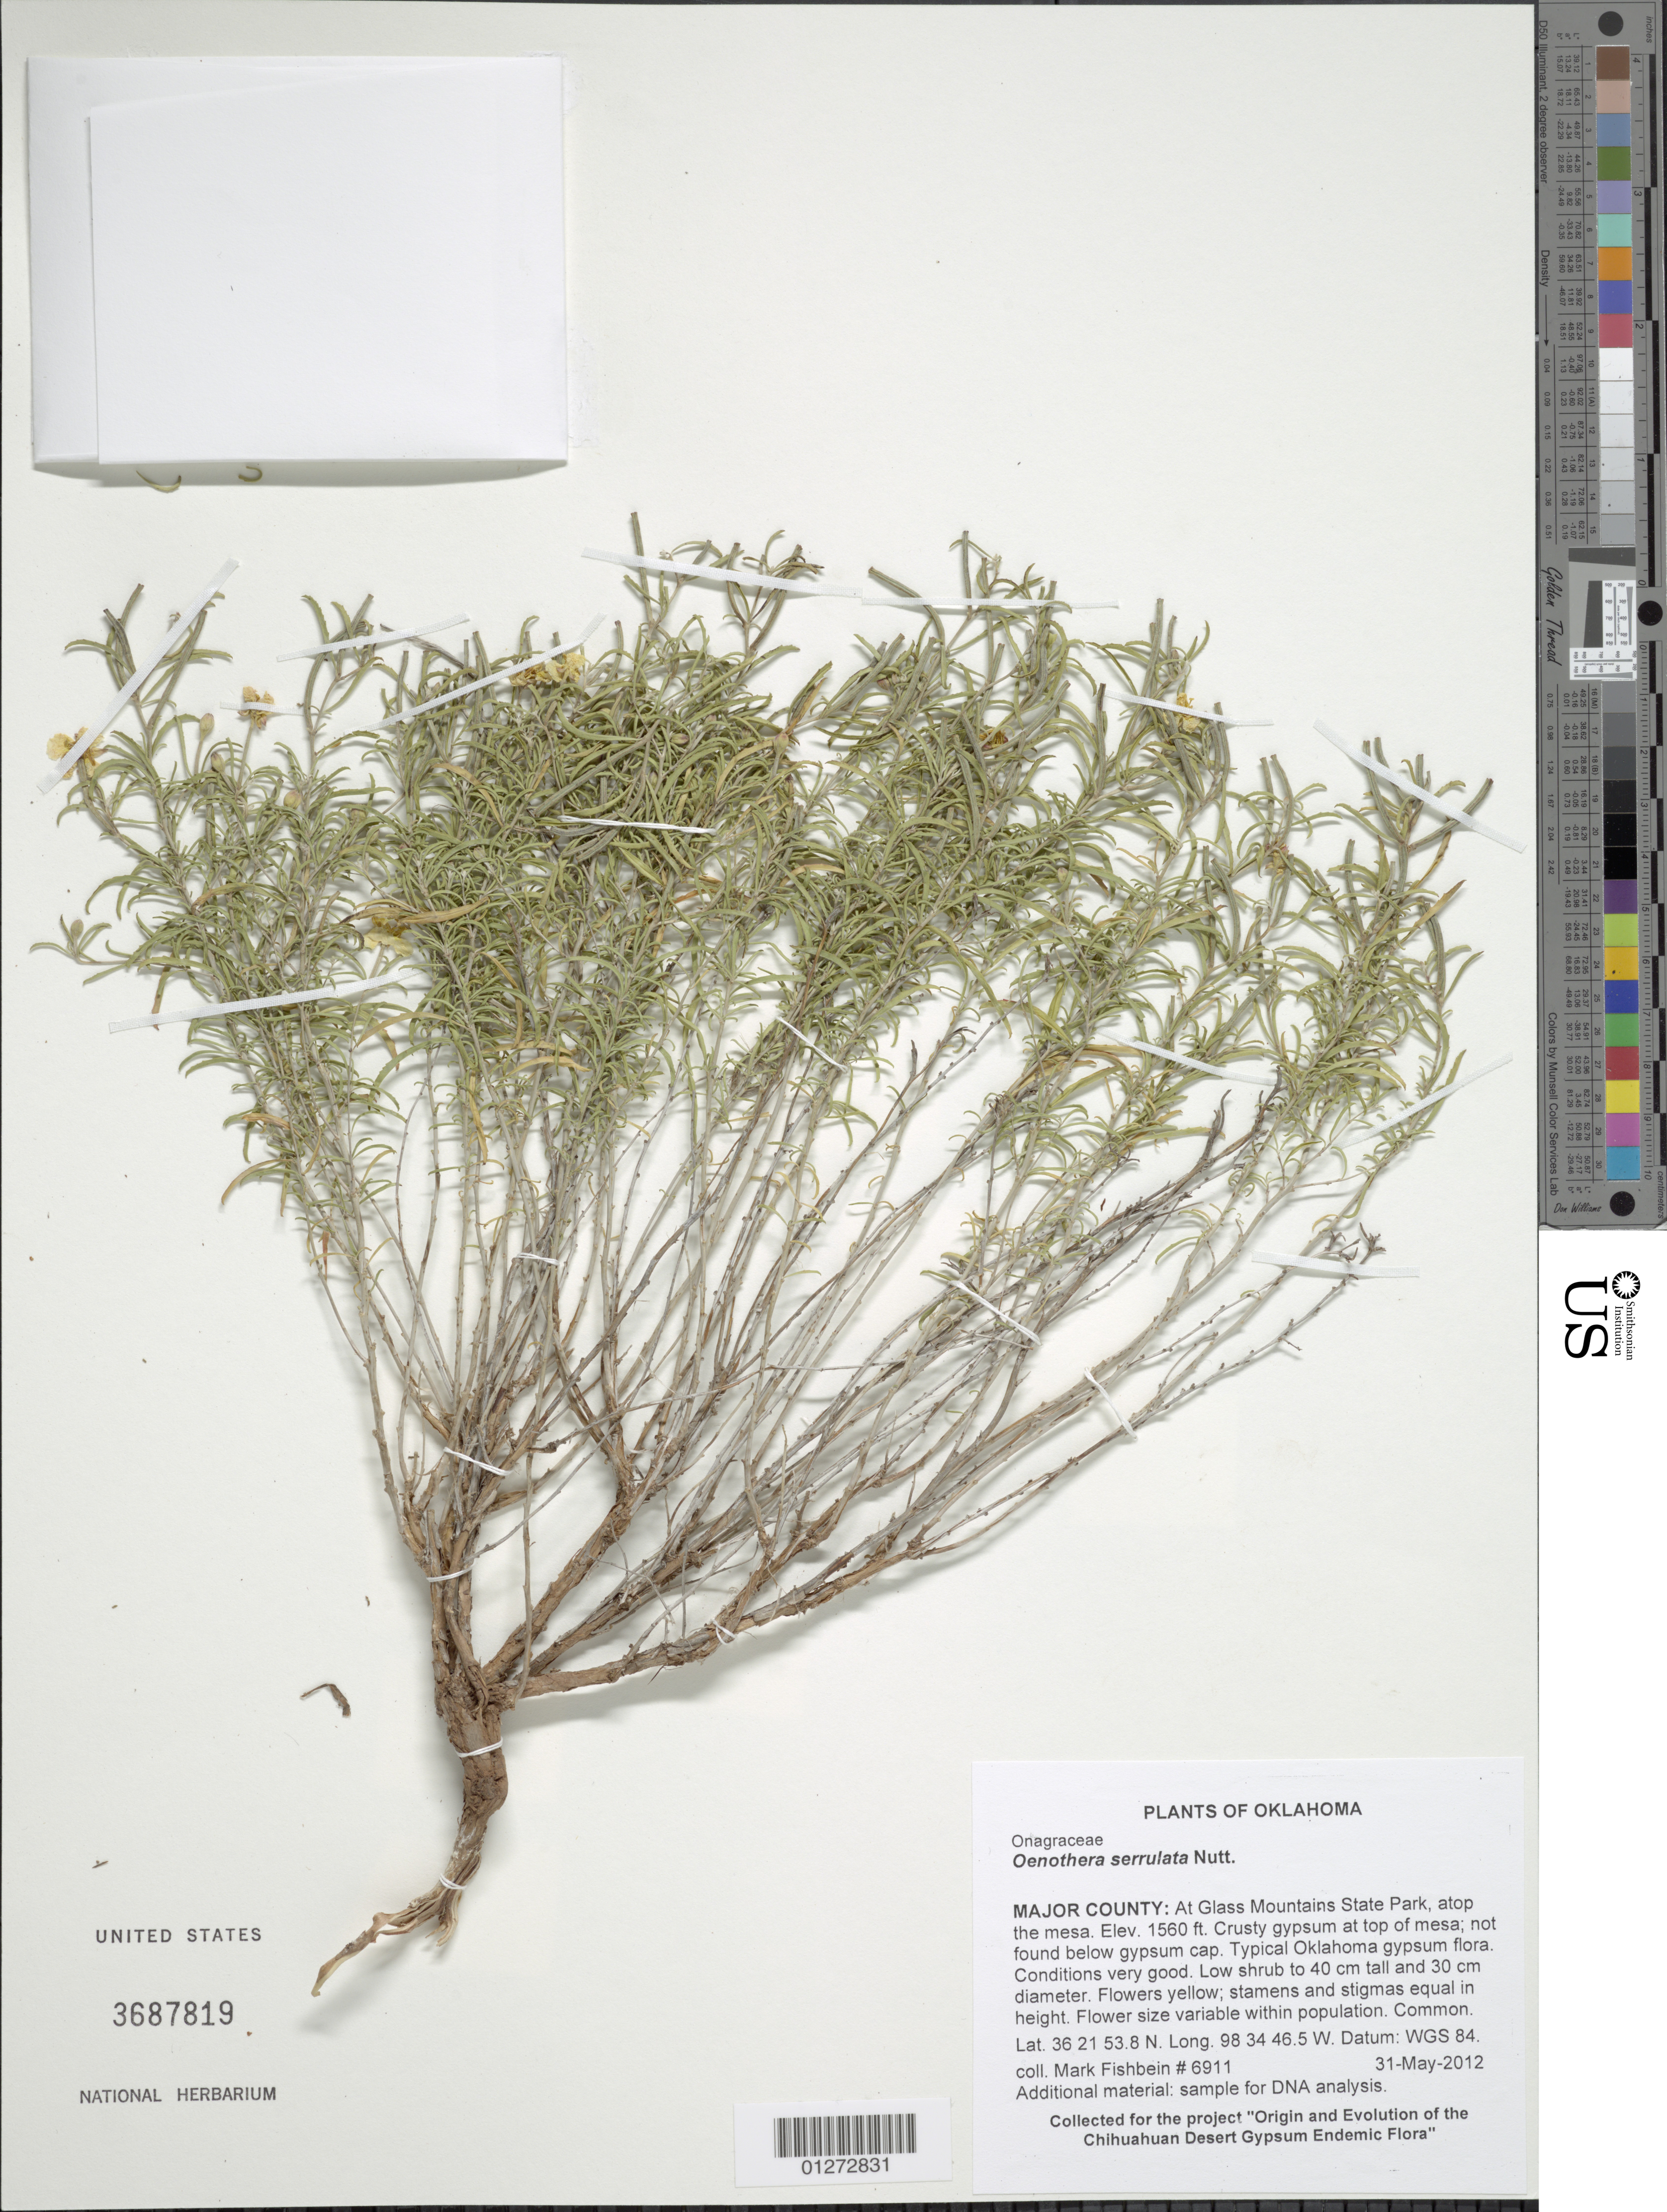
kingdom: Plantae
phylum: Tracheophyta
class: Magnoliopsida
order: Myrtales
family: Onagraceae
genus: Oenothera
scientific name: Oenothera serrulata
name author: Nutt.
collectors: M. Fishbein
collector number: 6911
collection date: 2008-05-30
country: United States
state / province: Oklahoma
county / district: Major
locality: At Glass Mountains State Park, atop the mesa.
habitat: Crusty gypsum at top of mesa; not found below gypsum cap. Typical Oklahoma gypsum flora. Conditions very good.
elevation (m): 475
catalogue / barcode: US 3687819